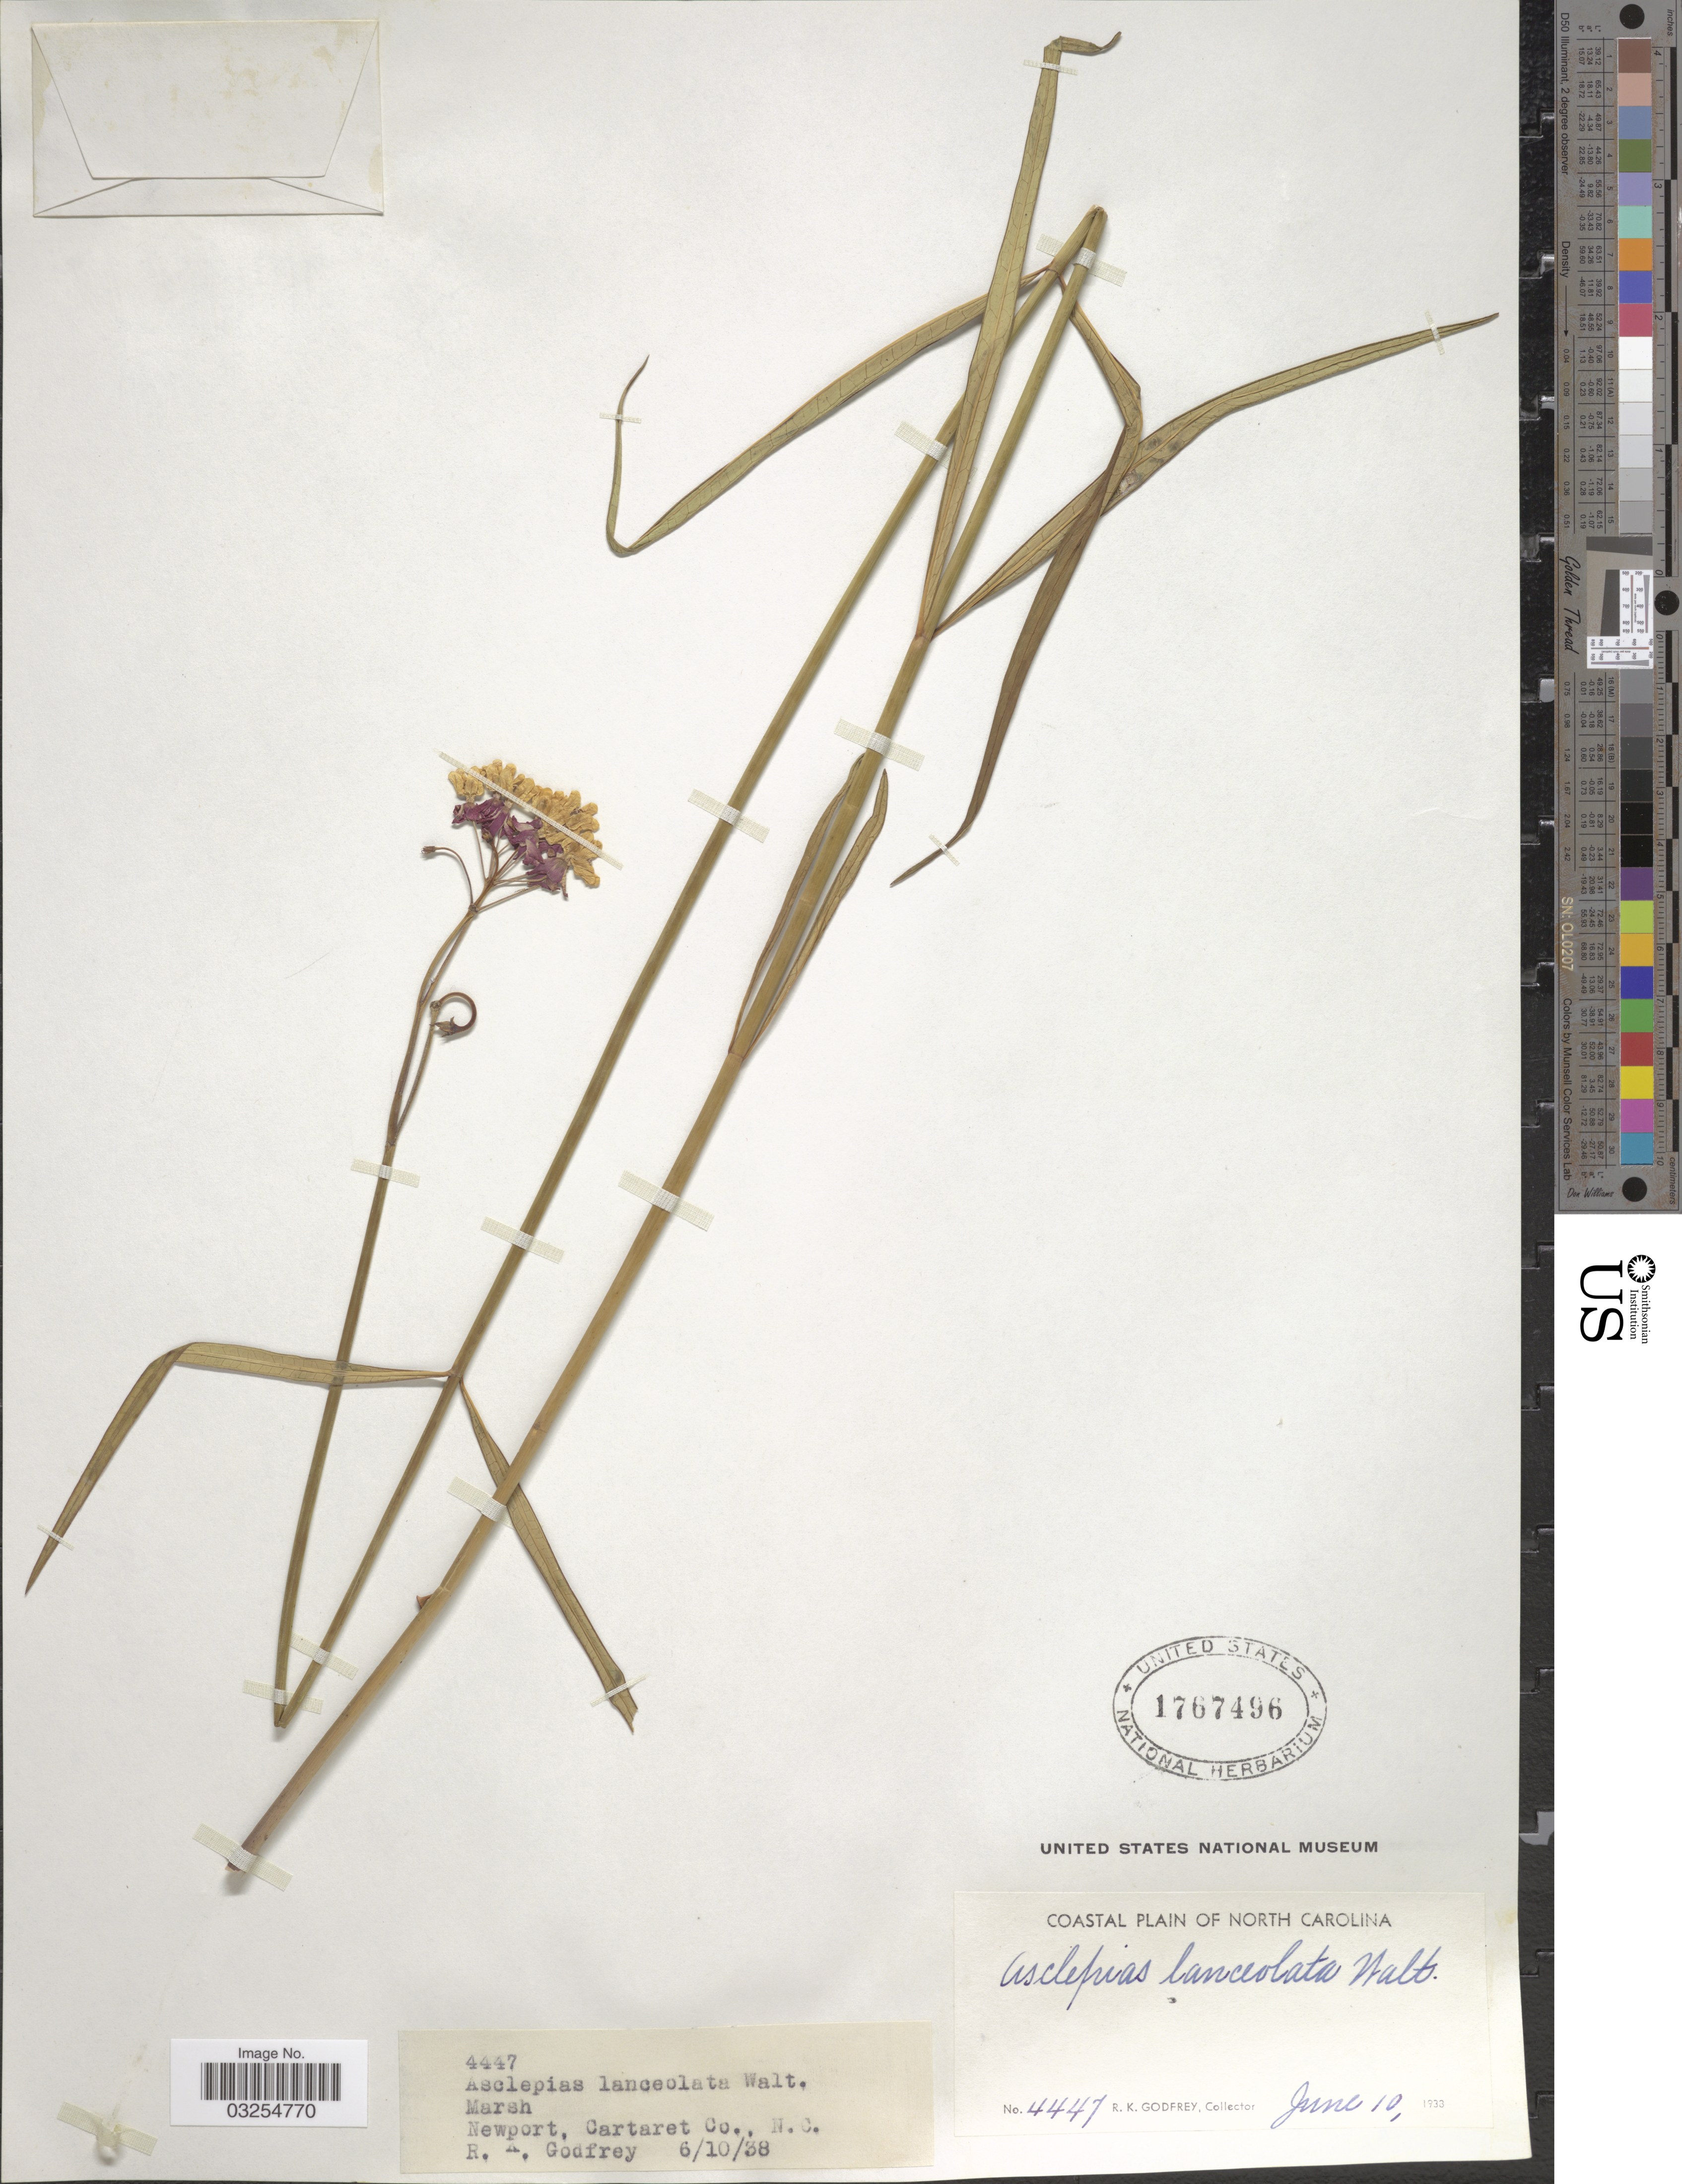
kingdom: Plantae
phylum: Tracheophyta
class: Magnoliopsida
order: Gentianales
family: Apocynaceae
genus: Asclepias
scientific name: Asclepias lanceolata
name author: Walter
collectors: R. K. Godfrey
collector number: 4447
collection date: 1938-06-10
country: United States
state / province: North Carolina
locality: Coastal Plain of North Carolina. Newport, Cartaret Co.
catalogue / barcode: US 1767496